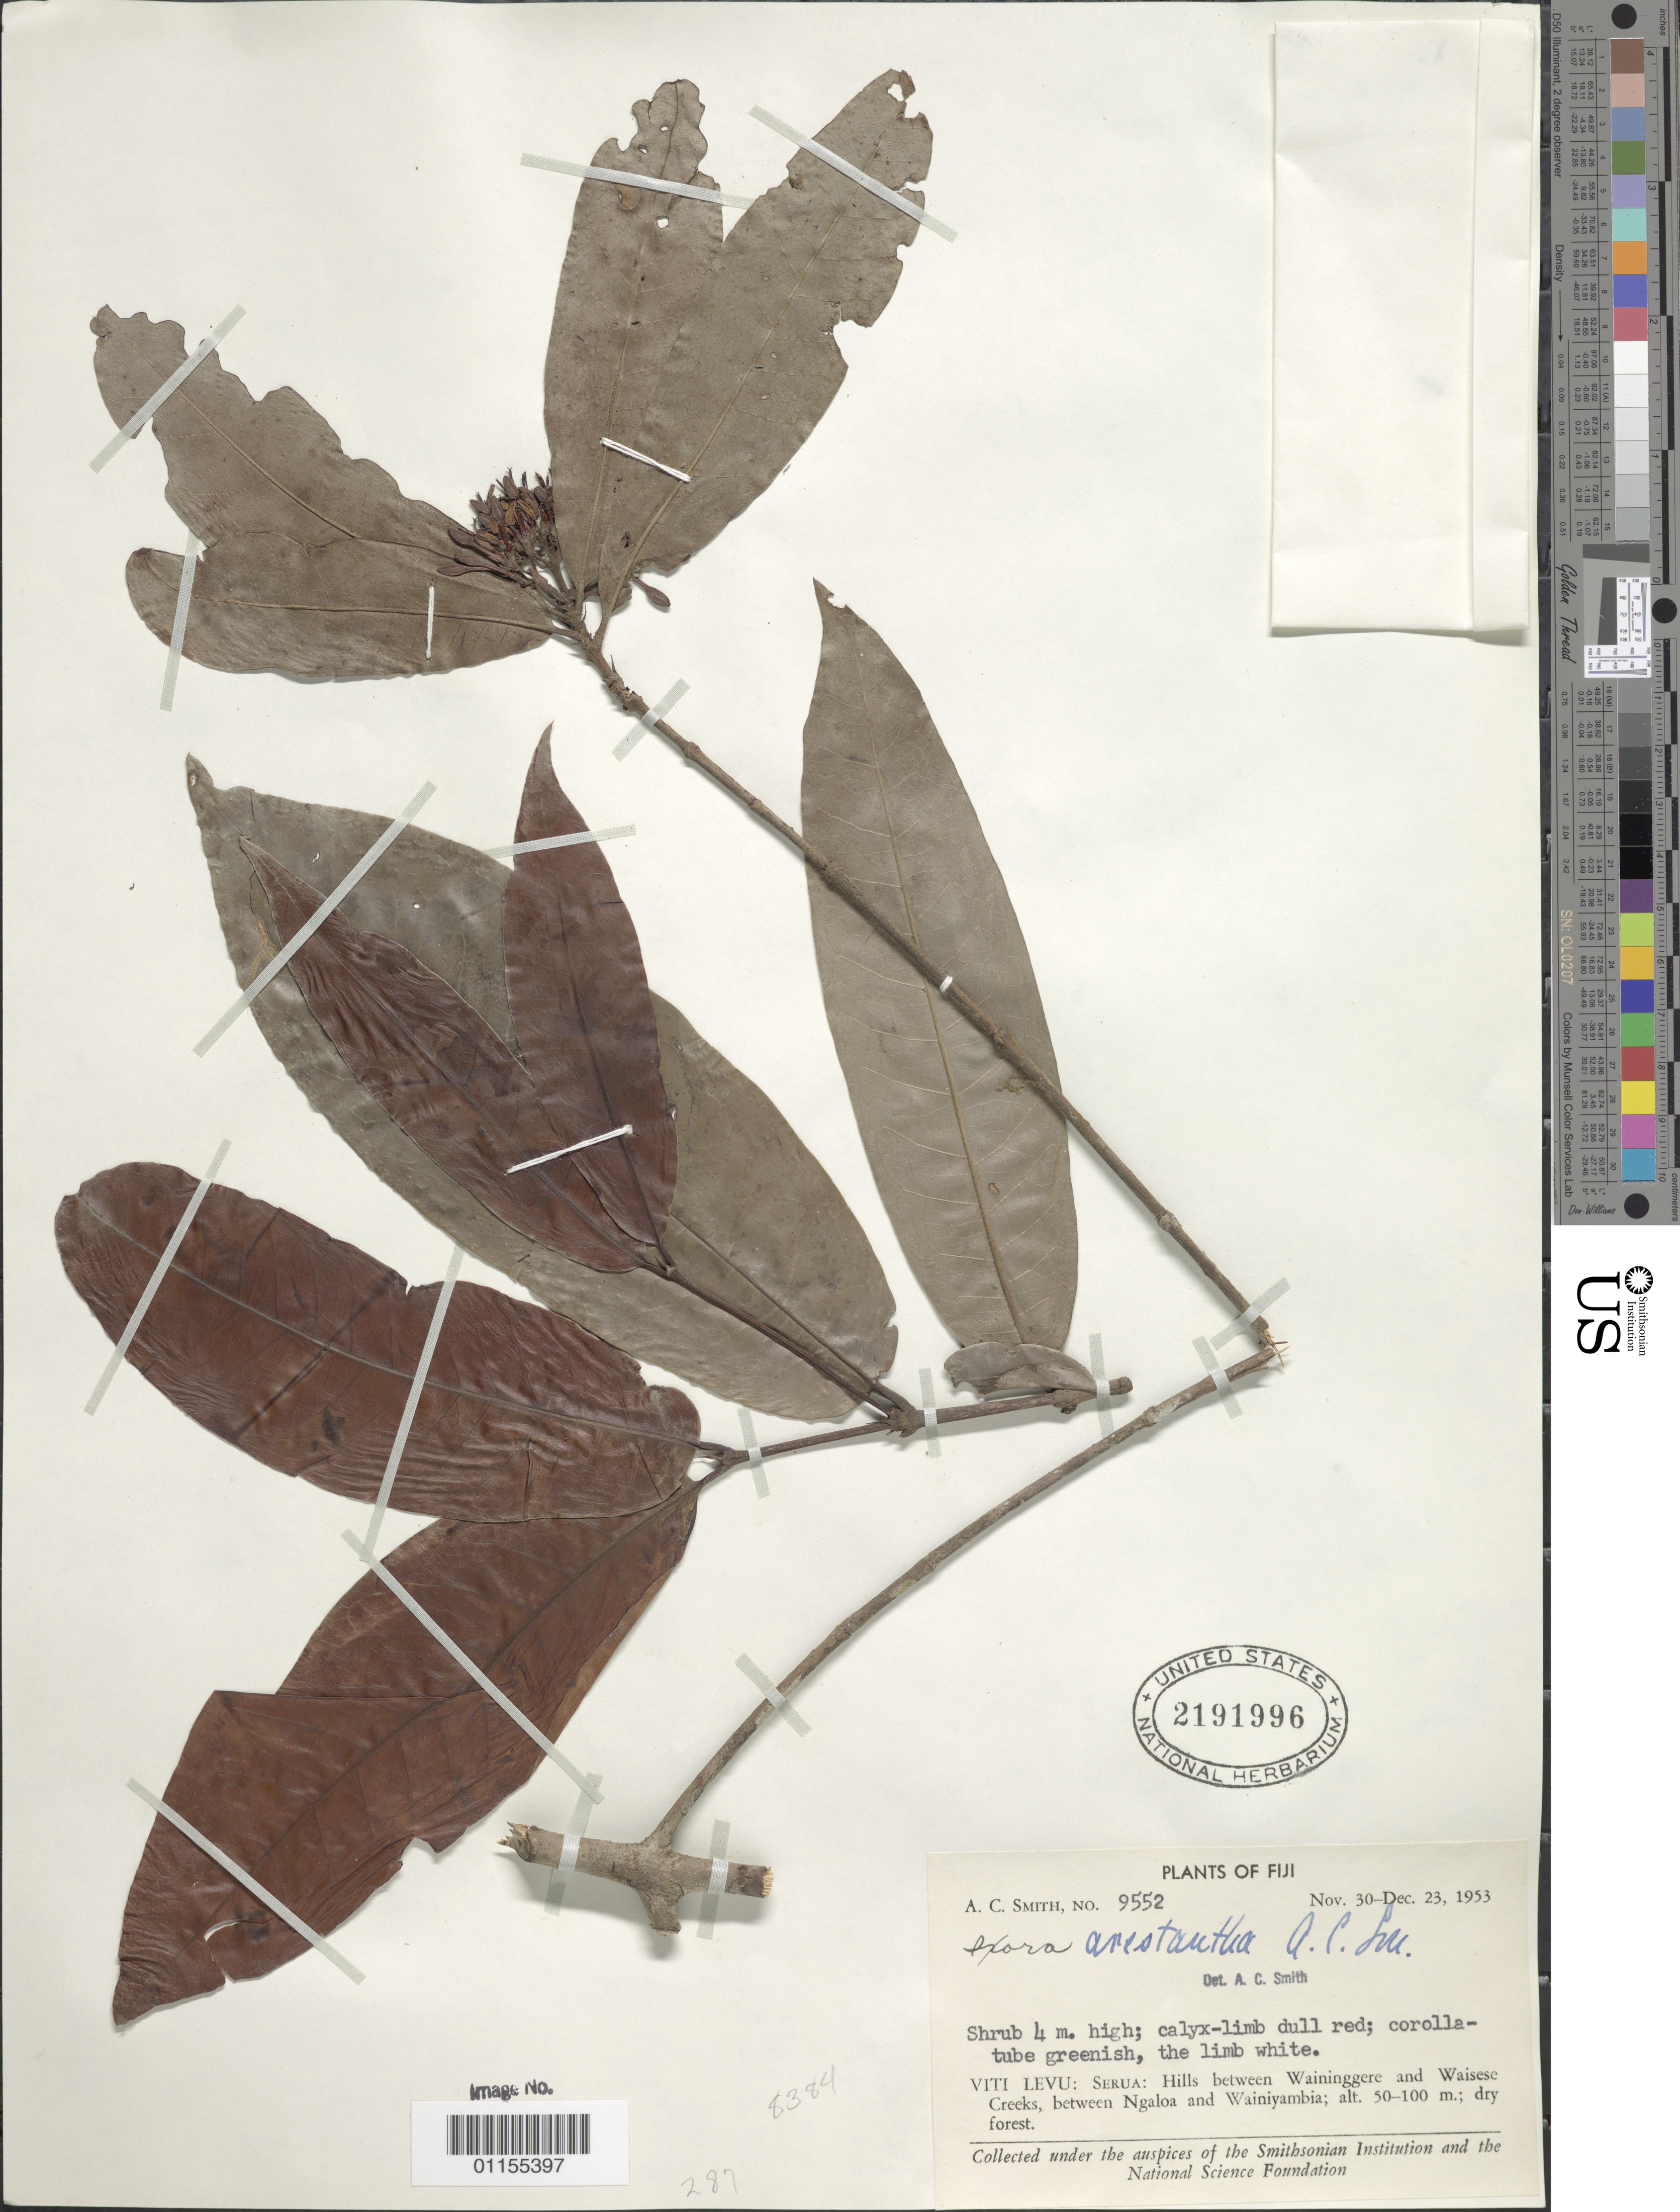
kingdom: Plantae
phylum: Tracheophyta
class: Magnoliopsida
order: Gentianales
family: Rubiaceae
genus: Ixora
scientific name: Ixora arestantha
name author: A.C. Sm.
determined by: Smith, A. C.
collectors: A. C. Smith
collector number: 9552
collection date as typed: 30 Nov 1953 to 23 Dec 1953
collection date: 1953-11-30/1953-12-23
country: Fiji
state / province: Central Division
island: Viti Levu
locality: Serua Prov.: hills between waininggere and waisese creeks, between ngaloa and wainiyambia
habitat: dry forest.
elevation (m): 50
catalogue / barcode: US 2191996